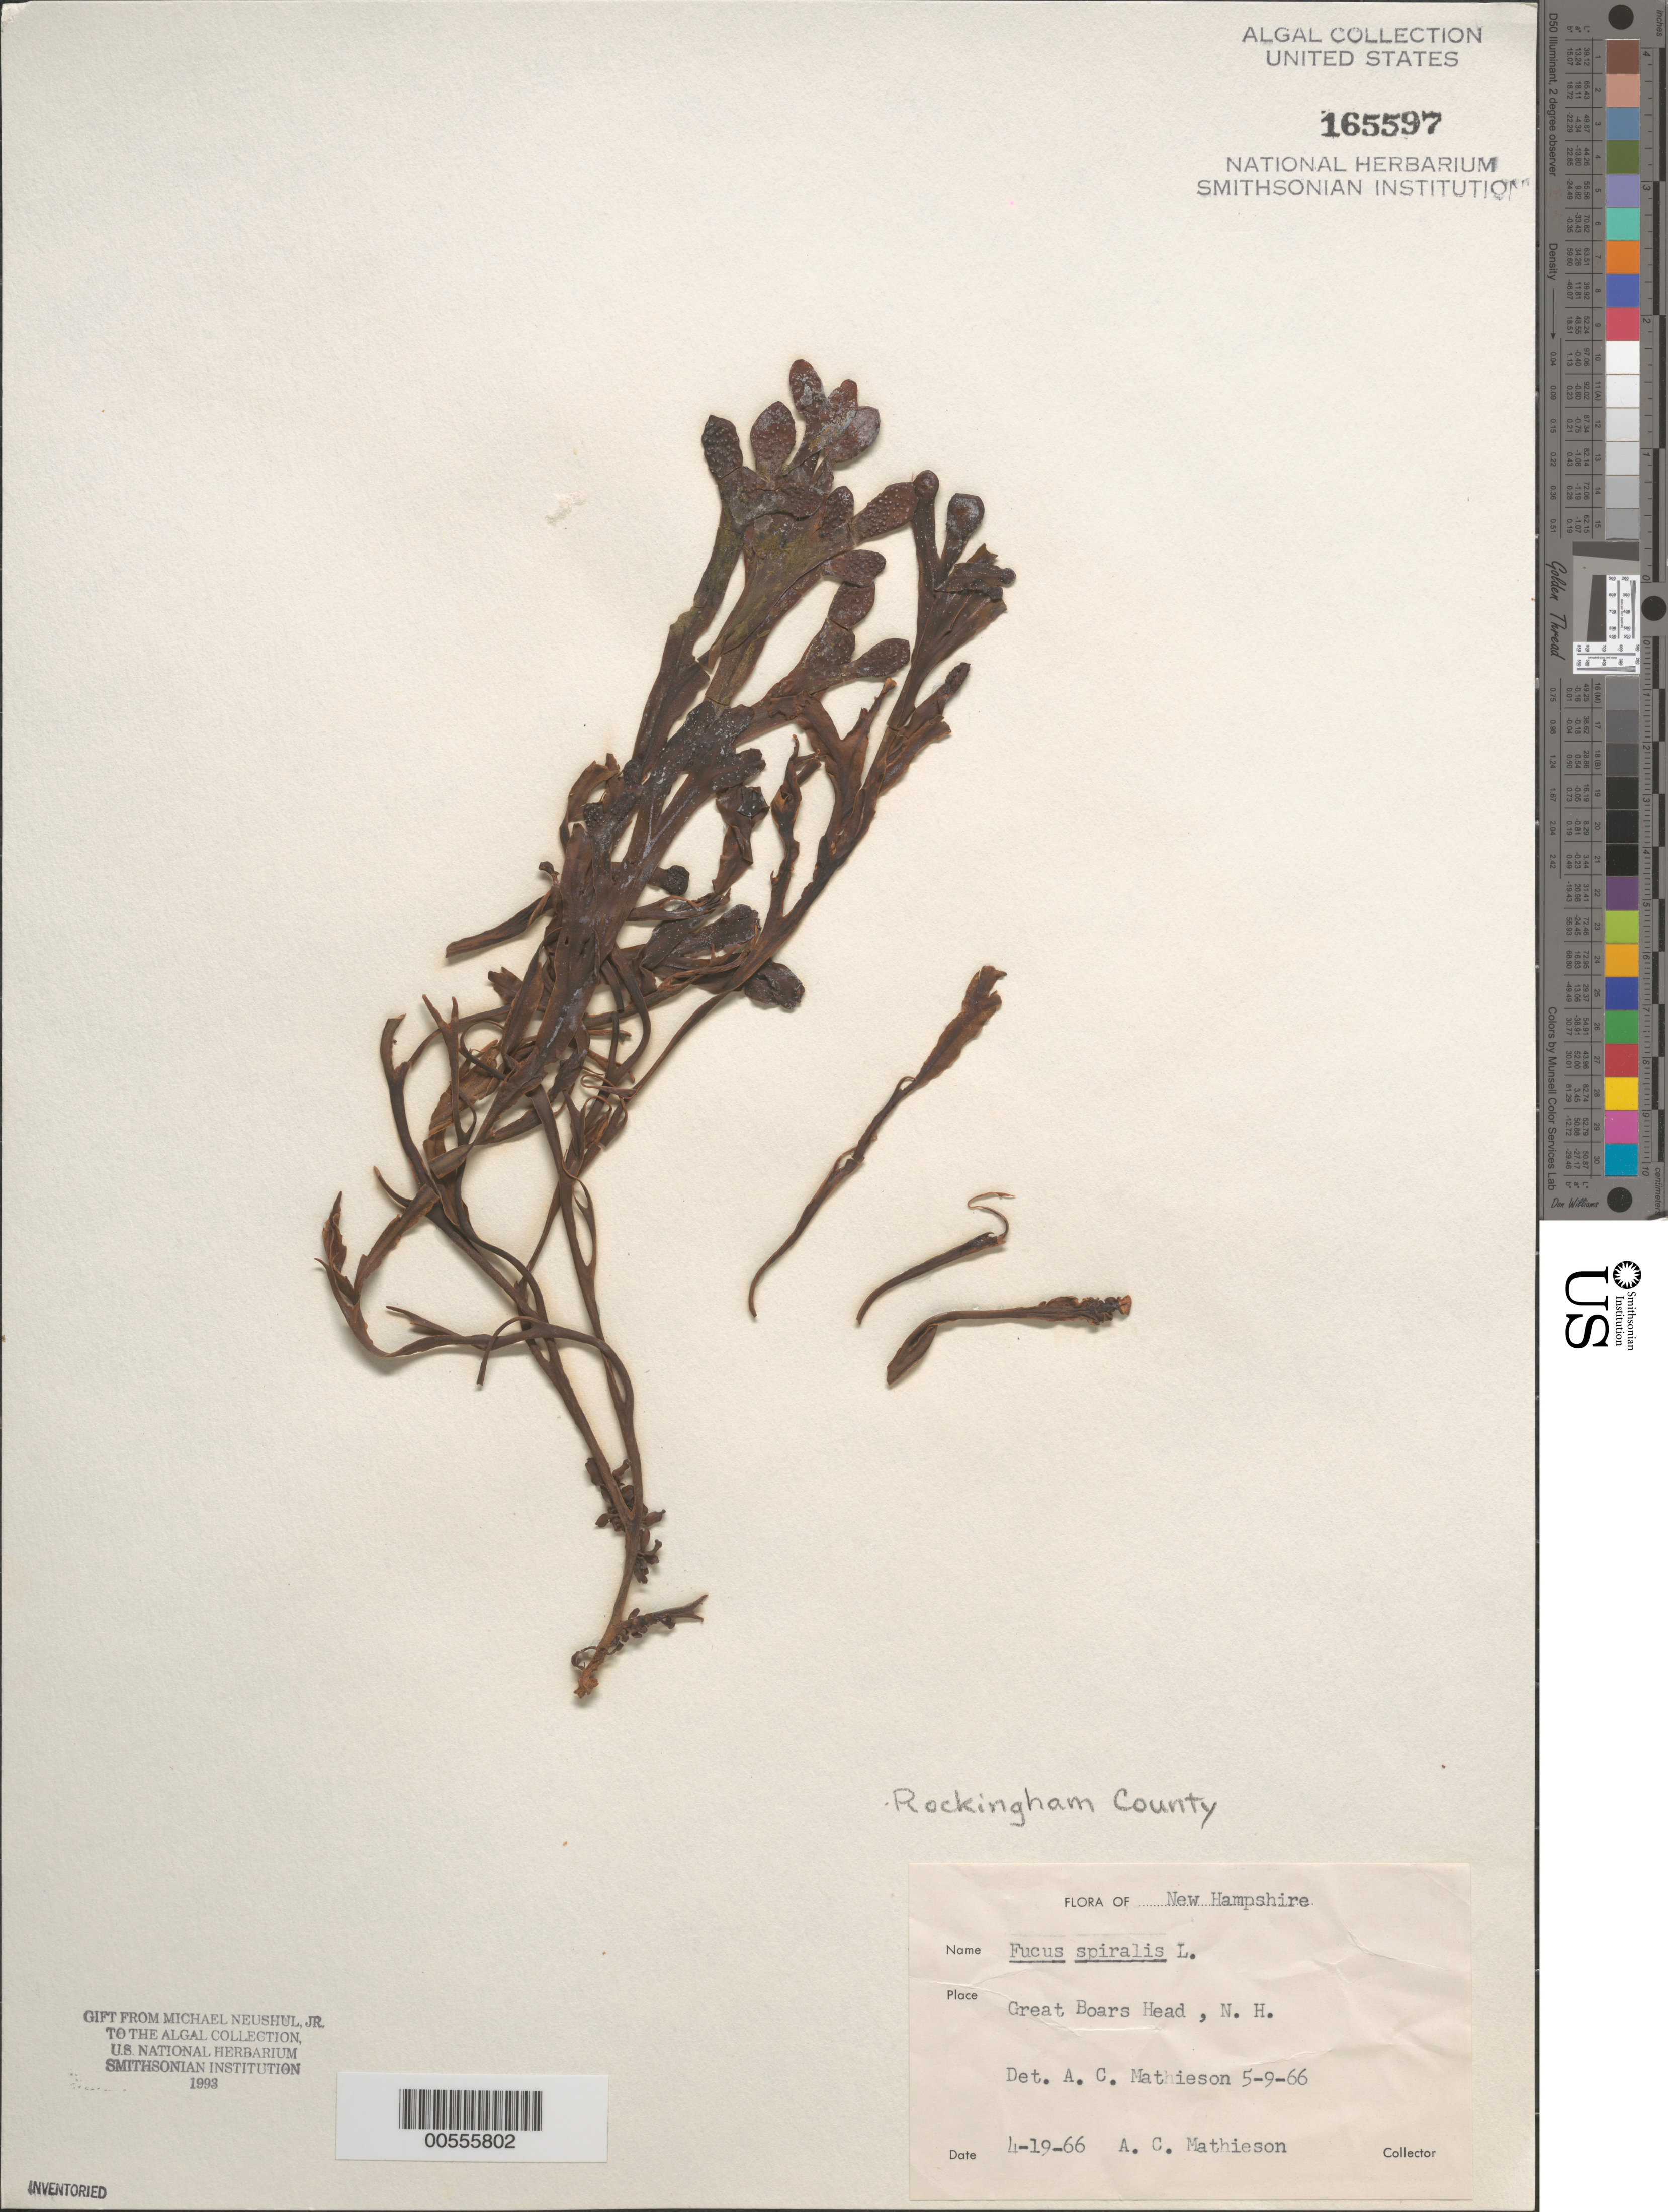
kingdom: Chromista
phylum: Ochrophyta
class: Phaeophyceae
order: Fucales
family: Fucaceae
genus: Fucus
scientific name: Fucus spiralis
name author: L.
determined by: Mathieson, A. C.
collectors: A. C. Mathieson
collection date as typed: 19 Apr 1966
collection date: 1966-04-19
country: United States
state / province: New Hampshire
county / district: Rockingham County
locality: Great Boars Head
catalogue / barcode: US 165597